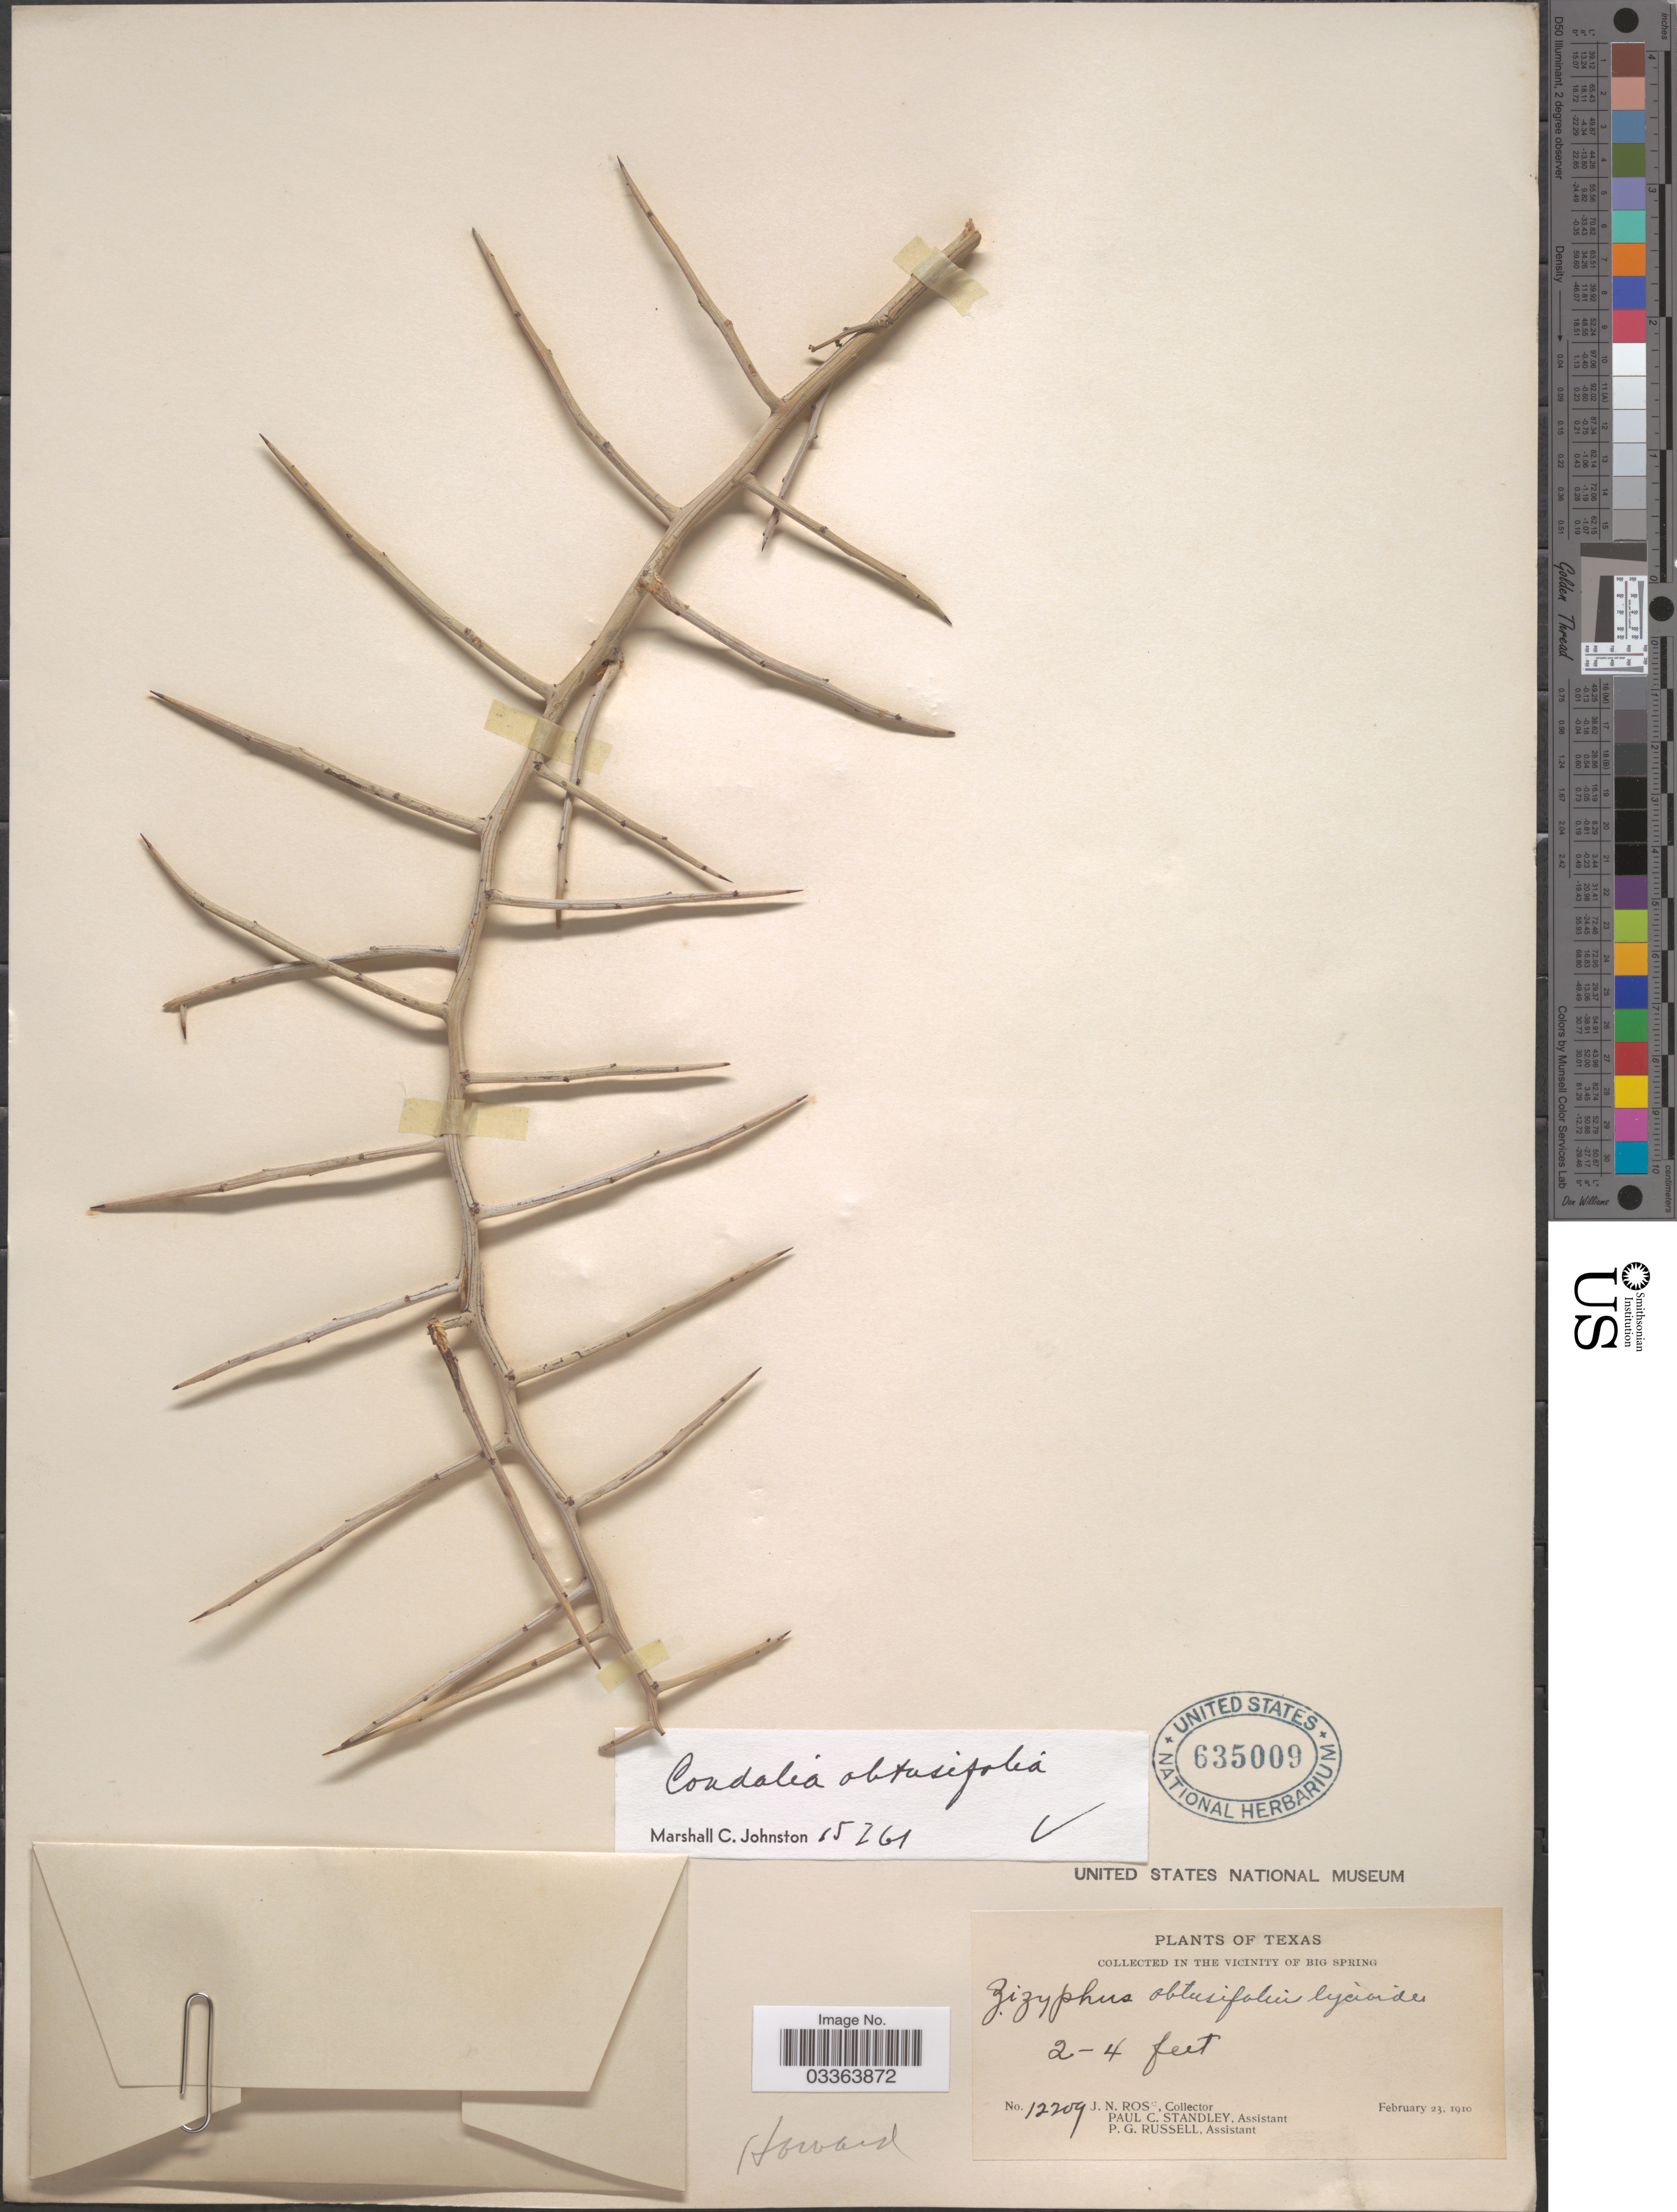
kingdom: Plantae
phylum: Tracheophyta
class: Magnoliopsida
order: Rosales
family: Rhamnaceae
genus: Sarcomphalus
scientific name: Sarcomphalus obtusifolius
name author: (Hook. ex Torr. & A. Gray) Hauenschild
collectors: J. N. Rose, P. C. Standley & P. G. Russell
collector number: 12209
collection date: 1910-02-23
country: United States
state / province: Texas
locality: In the vicinity of Big Spring. Howard.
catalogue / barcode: US 635009